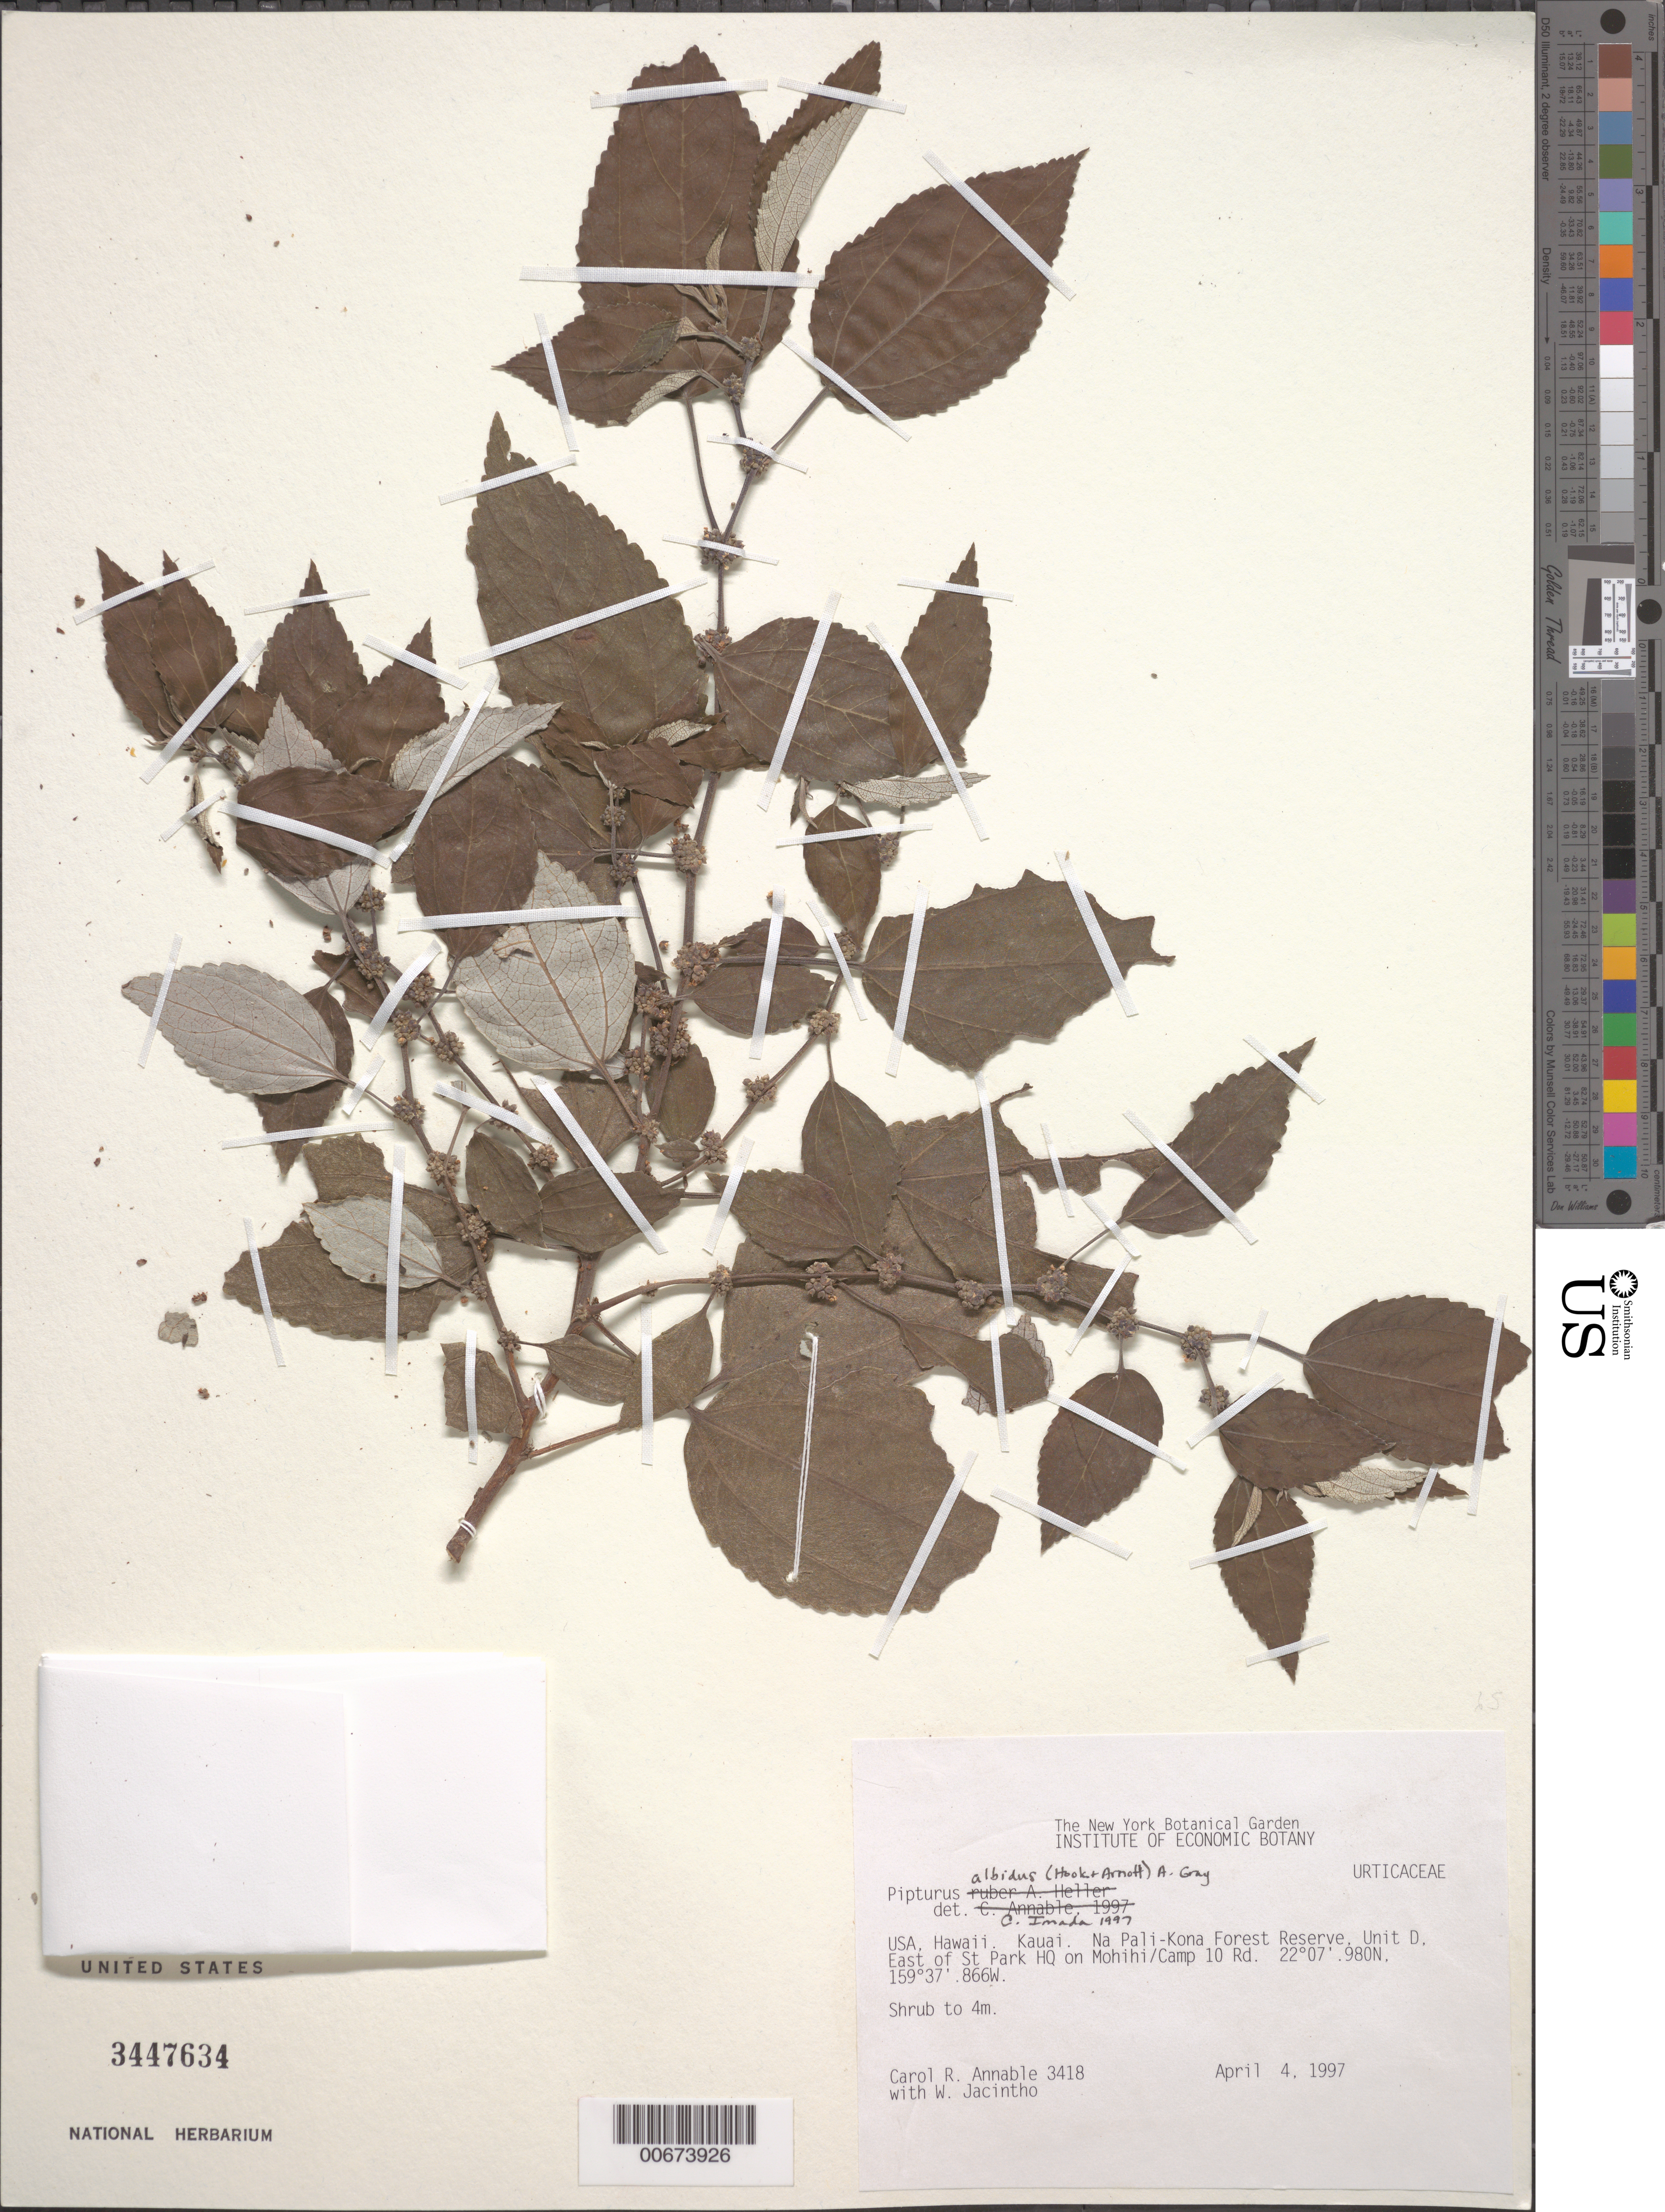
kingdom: Plantae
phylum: Tracheophyta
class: Magnoliopsida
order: Rosales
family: Urticaceae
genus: Pipturus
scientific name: Pipturus albidus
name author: (Hook. & Arn.) A. Gray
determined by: Imada, C.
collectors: C. R. Annable & W. Jacintho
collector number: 3418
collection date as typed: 4 Apr 1997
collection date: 1997-04-04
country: United States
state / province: Hawaii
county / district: Hawaii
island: Kaua'i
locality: Na Pali-Kona Forest Reserve, Unit D - Unite E boundary on Mohihi/ Camp 10 Road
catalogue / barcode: US 3447634